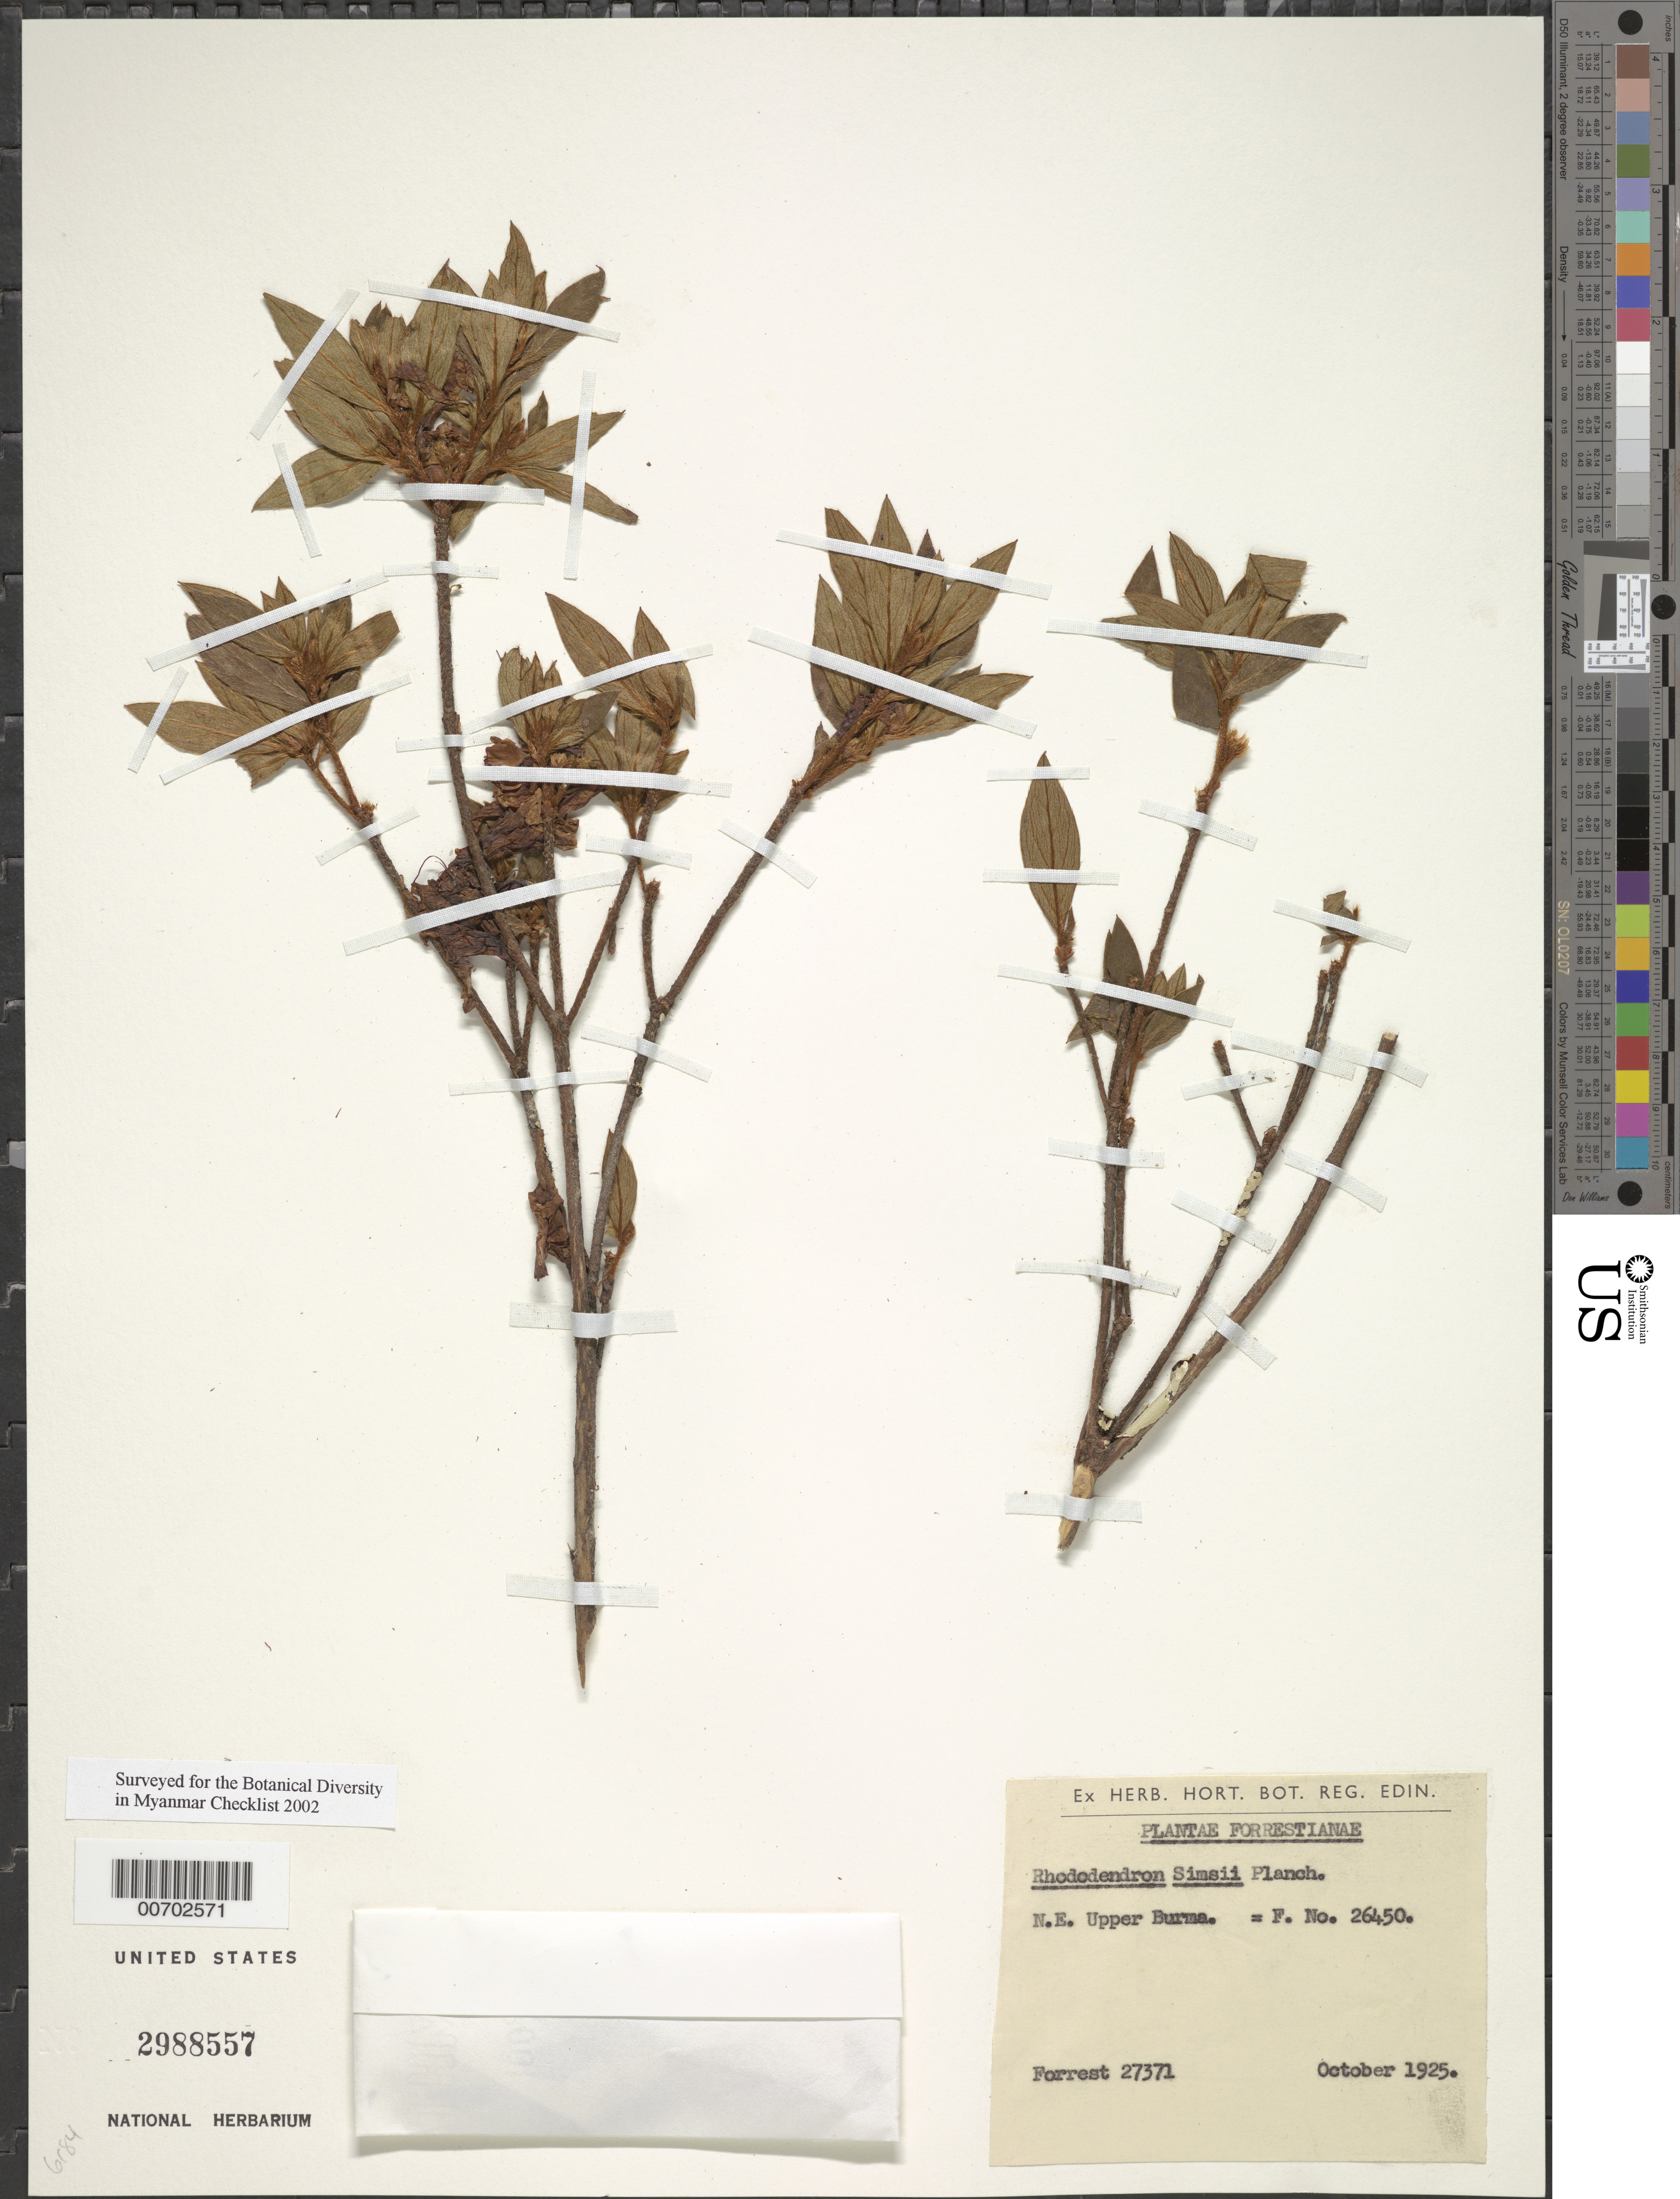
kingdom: Plantae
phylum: Tracheophyta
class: Magnoliopsida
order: Ericales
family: Ericaceae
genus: Rhododendron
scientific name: Rhododendron simsii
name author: Planch.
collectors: G. Forrest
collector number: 27371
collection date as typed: Oct 1925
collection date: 1925-10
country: Myanmar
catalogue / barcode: US 2988557